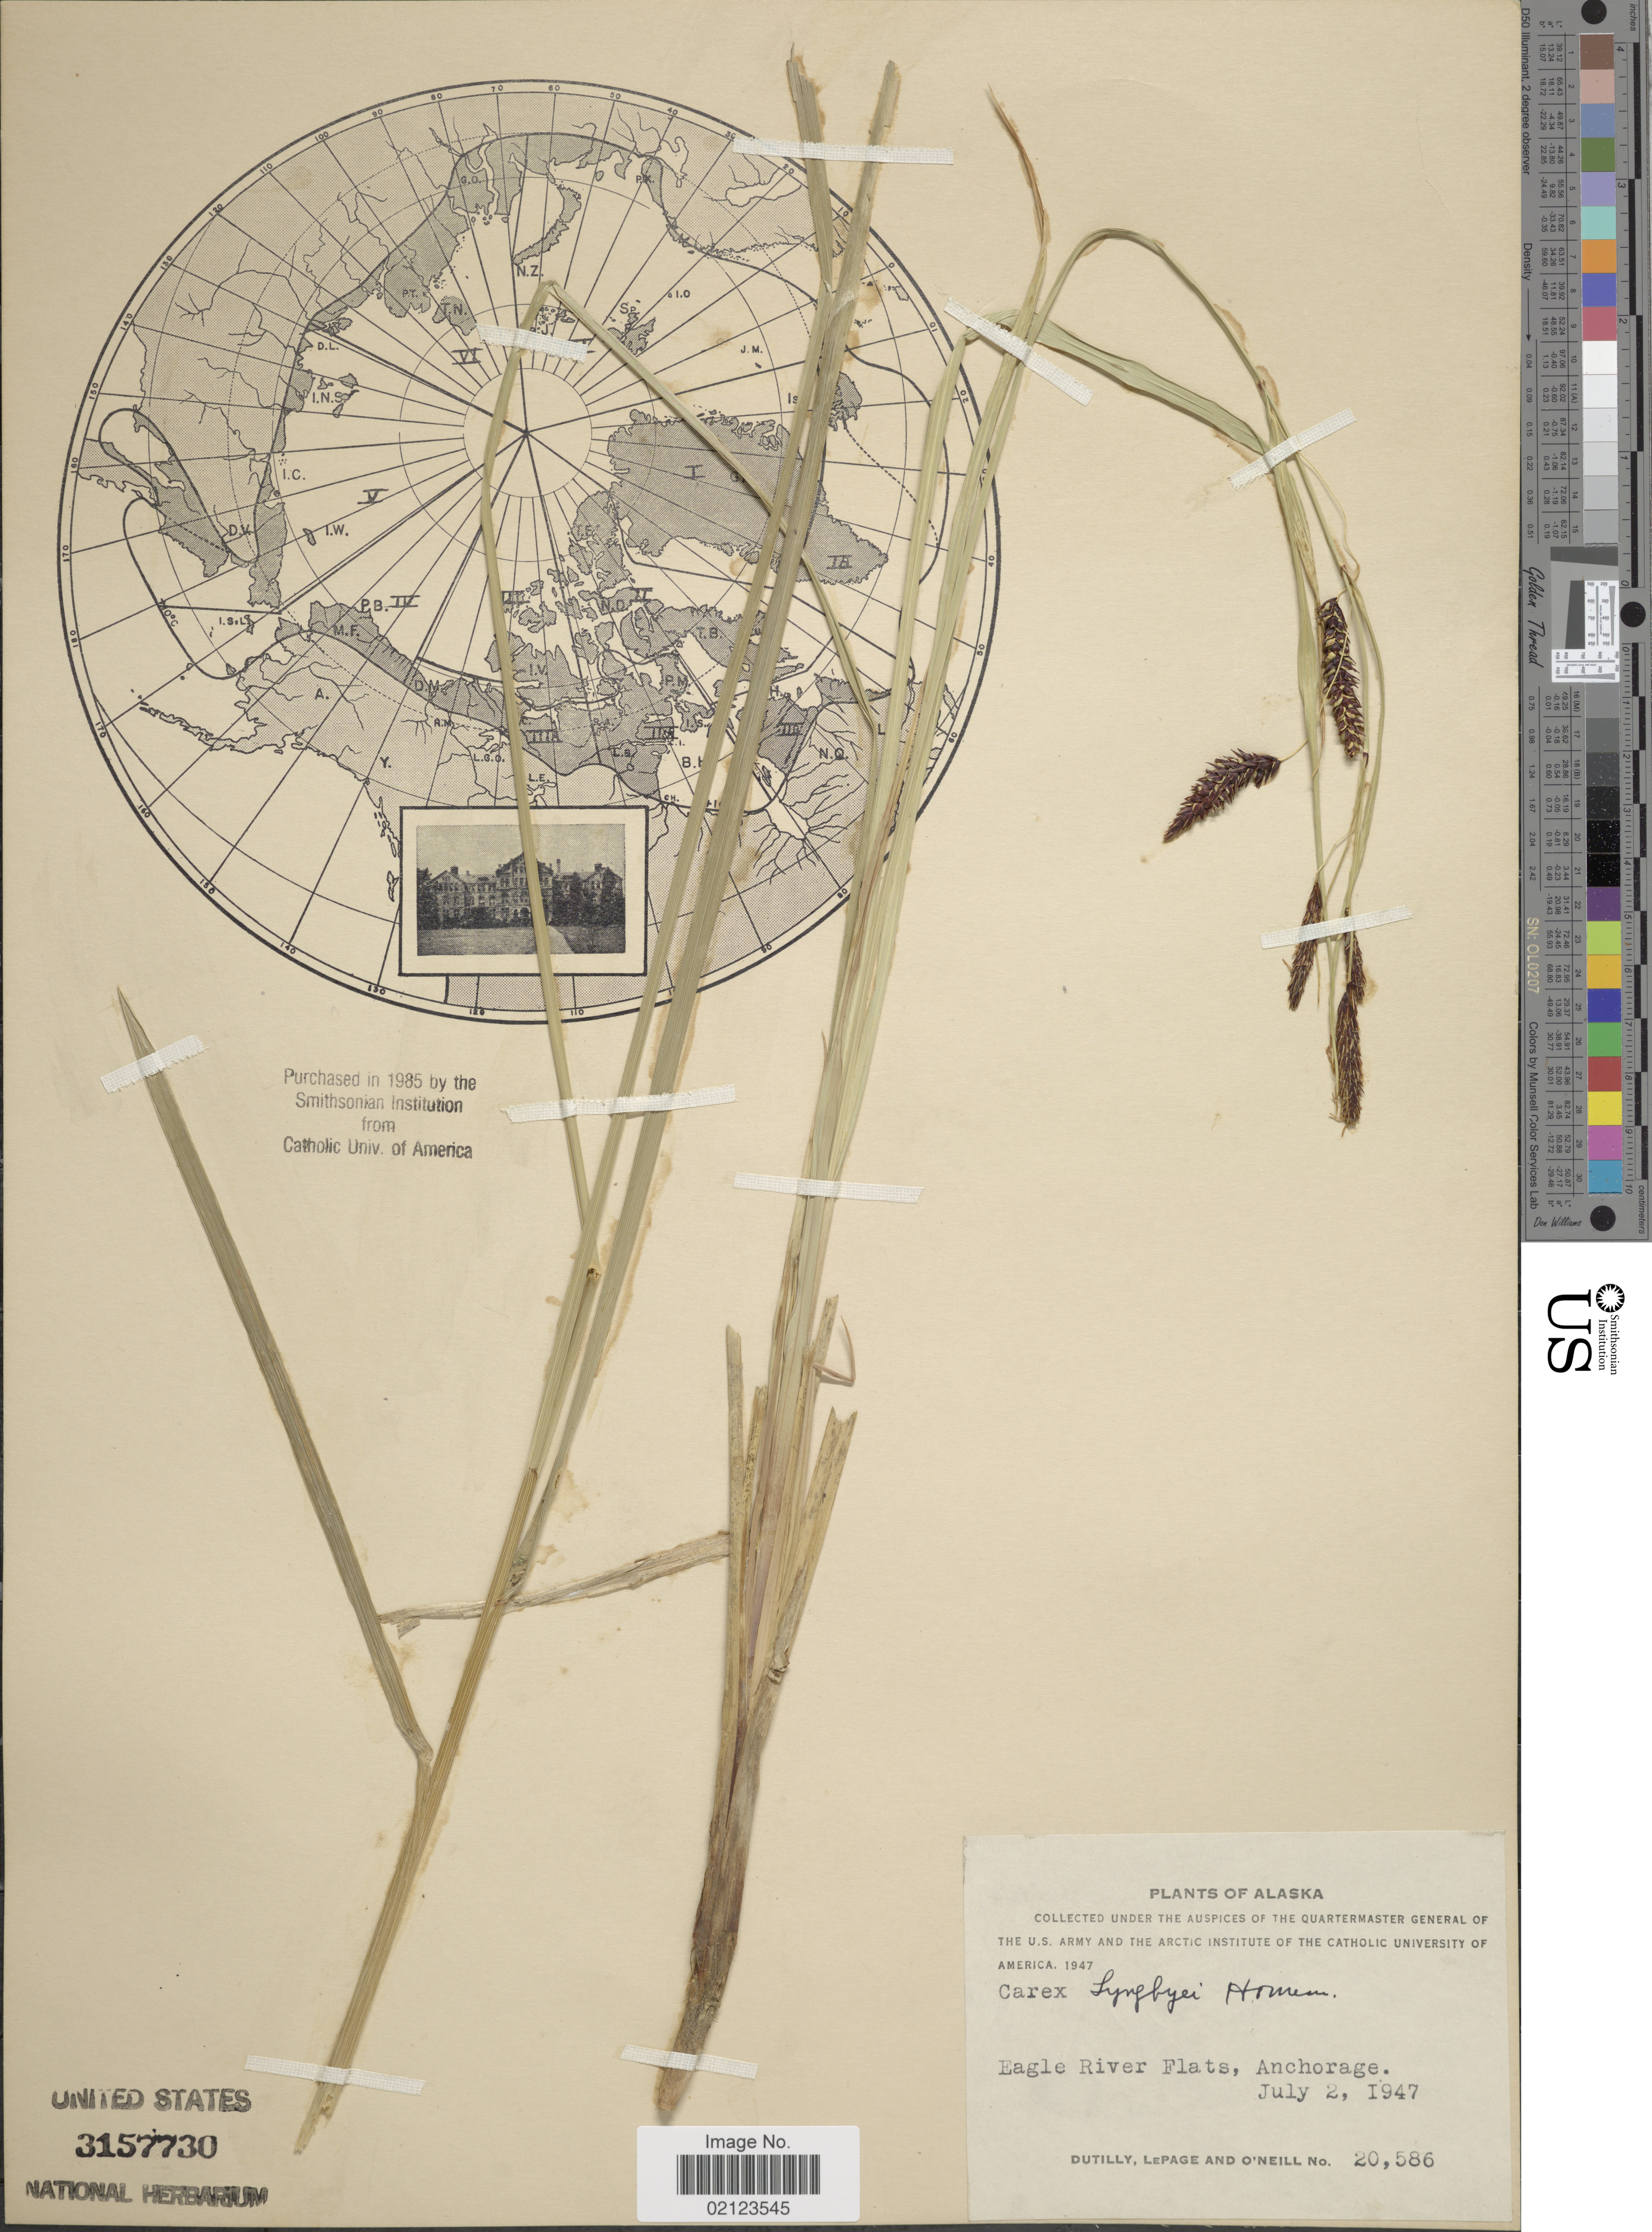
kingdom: Plantae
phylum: Tracheophyta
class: Liliopsida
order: Poales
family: Cyperaceae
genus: Carex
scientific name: Carex lyngbyei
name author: Hornem.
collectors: -. Dutilly, -. LePage & -. O'Neill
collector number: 20586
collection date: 1947-07-02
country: United States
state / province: Alaska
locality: Eagle River Flats, Anchorage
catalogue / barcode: US 3157730